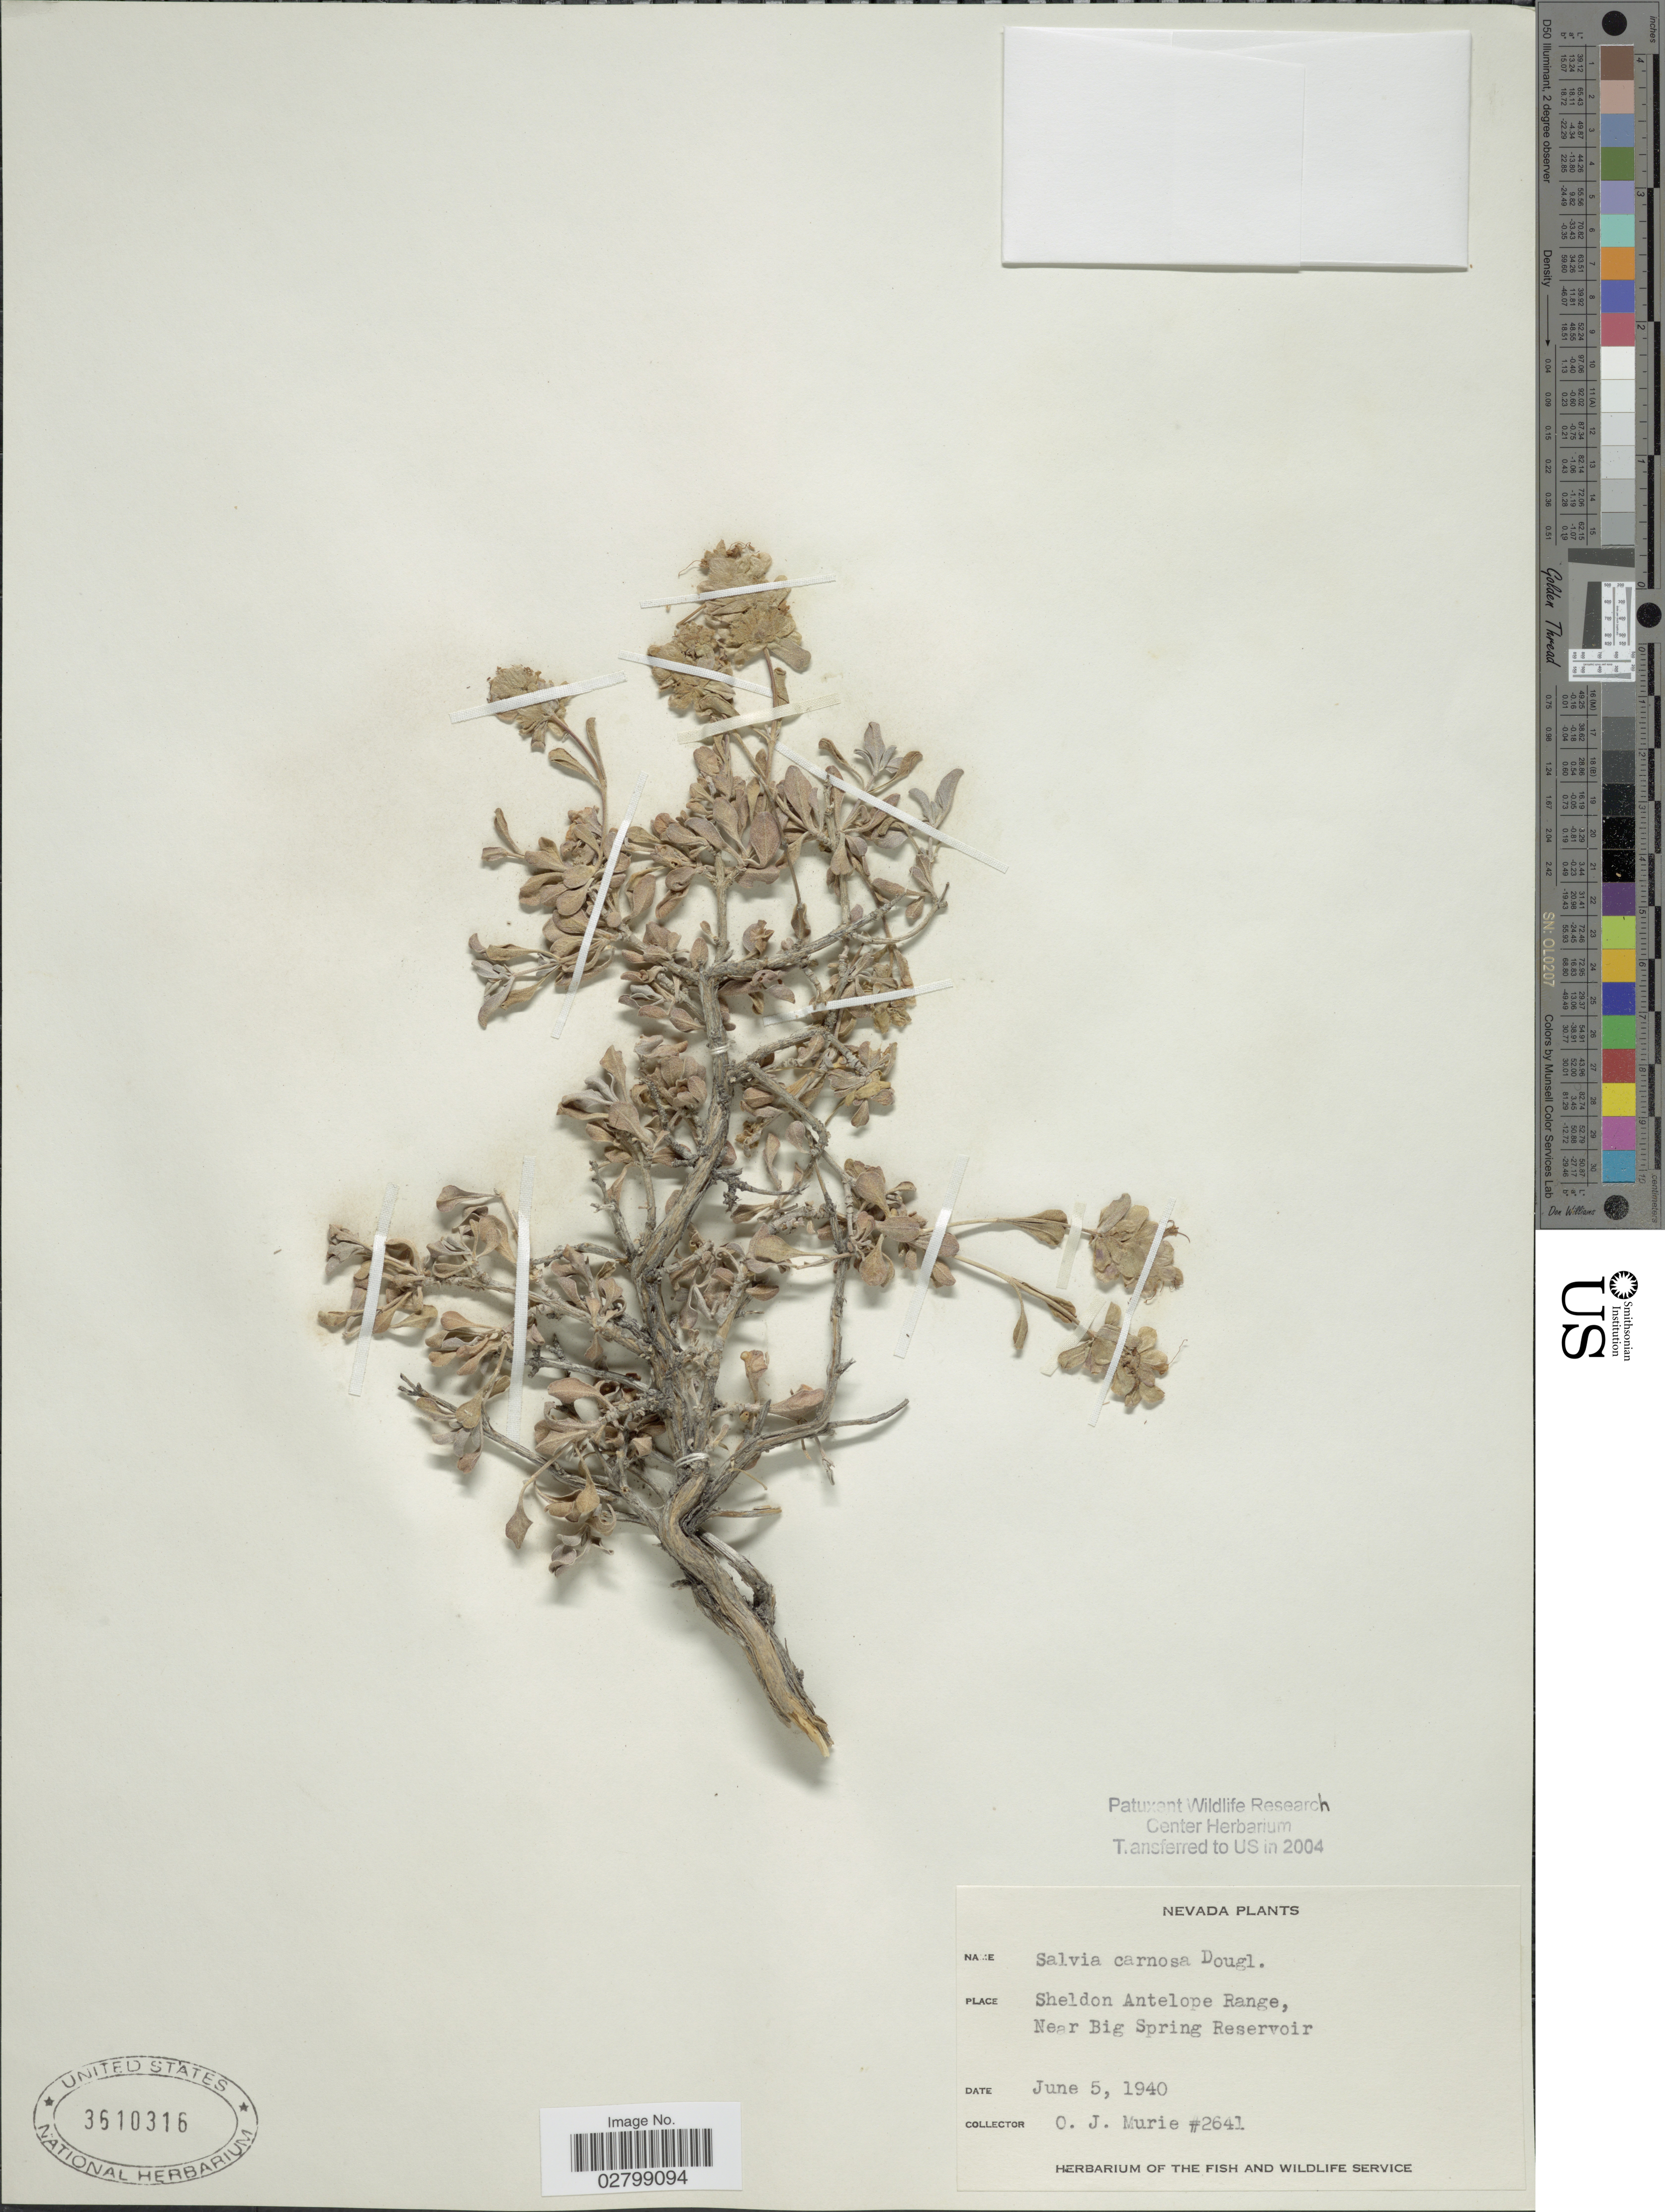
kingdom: Plantae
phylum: Tracheophyta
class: Magnoliopsida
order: Lamiales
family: Lamiaceae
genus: Salvia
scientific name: Salvia carnosa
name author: Douglas ex Greene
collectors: O. Murie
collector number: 2641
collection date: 1940-06-05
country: United States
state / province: Nevada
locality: Sheldon Antelope Range, Near Big Spring Reservoir.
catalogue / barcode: US 3610316